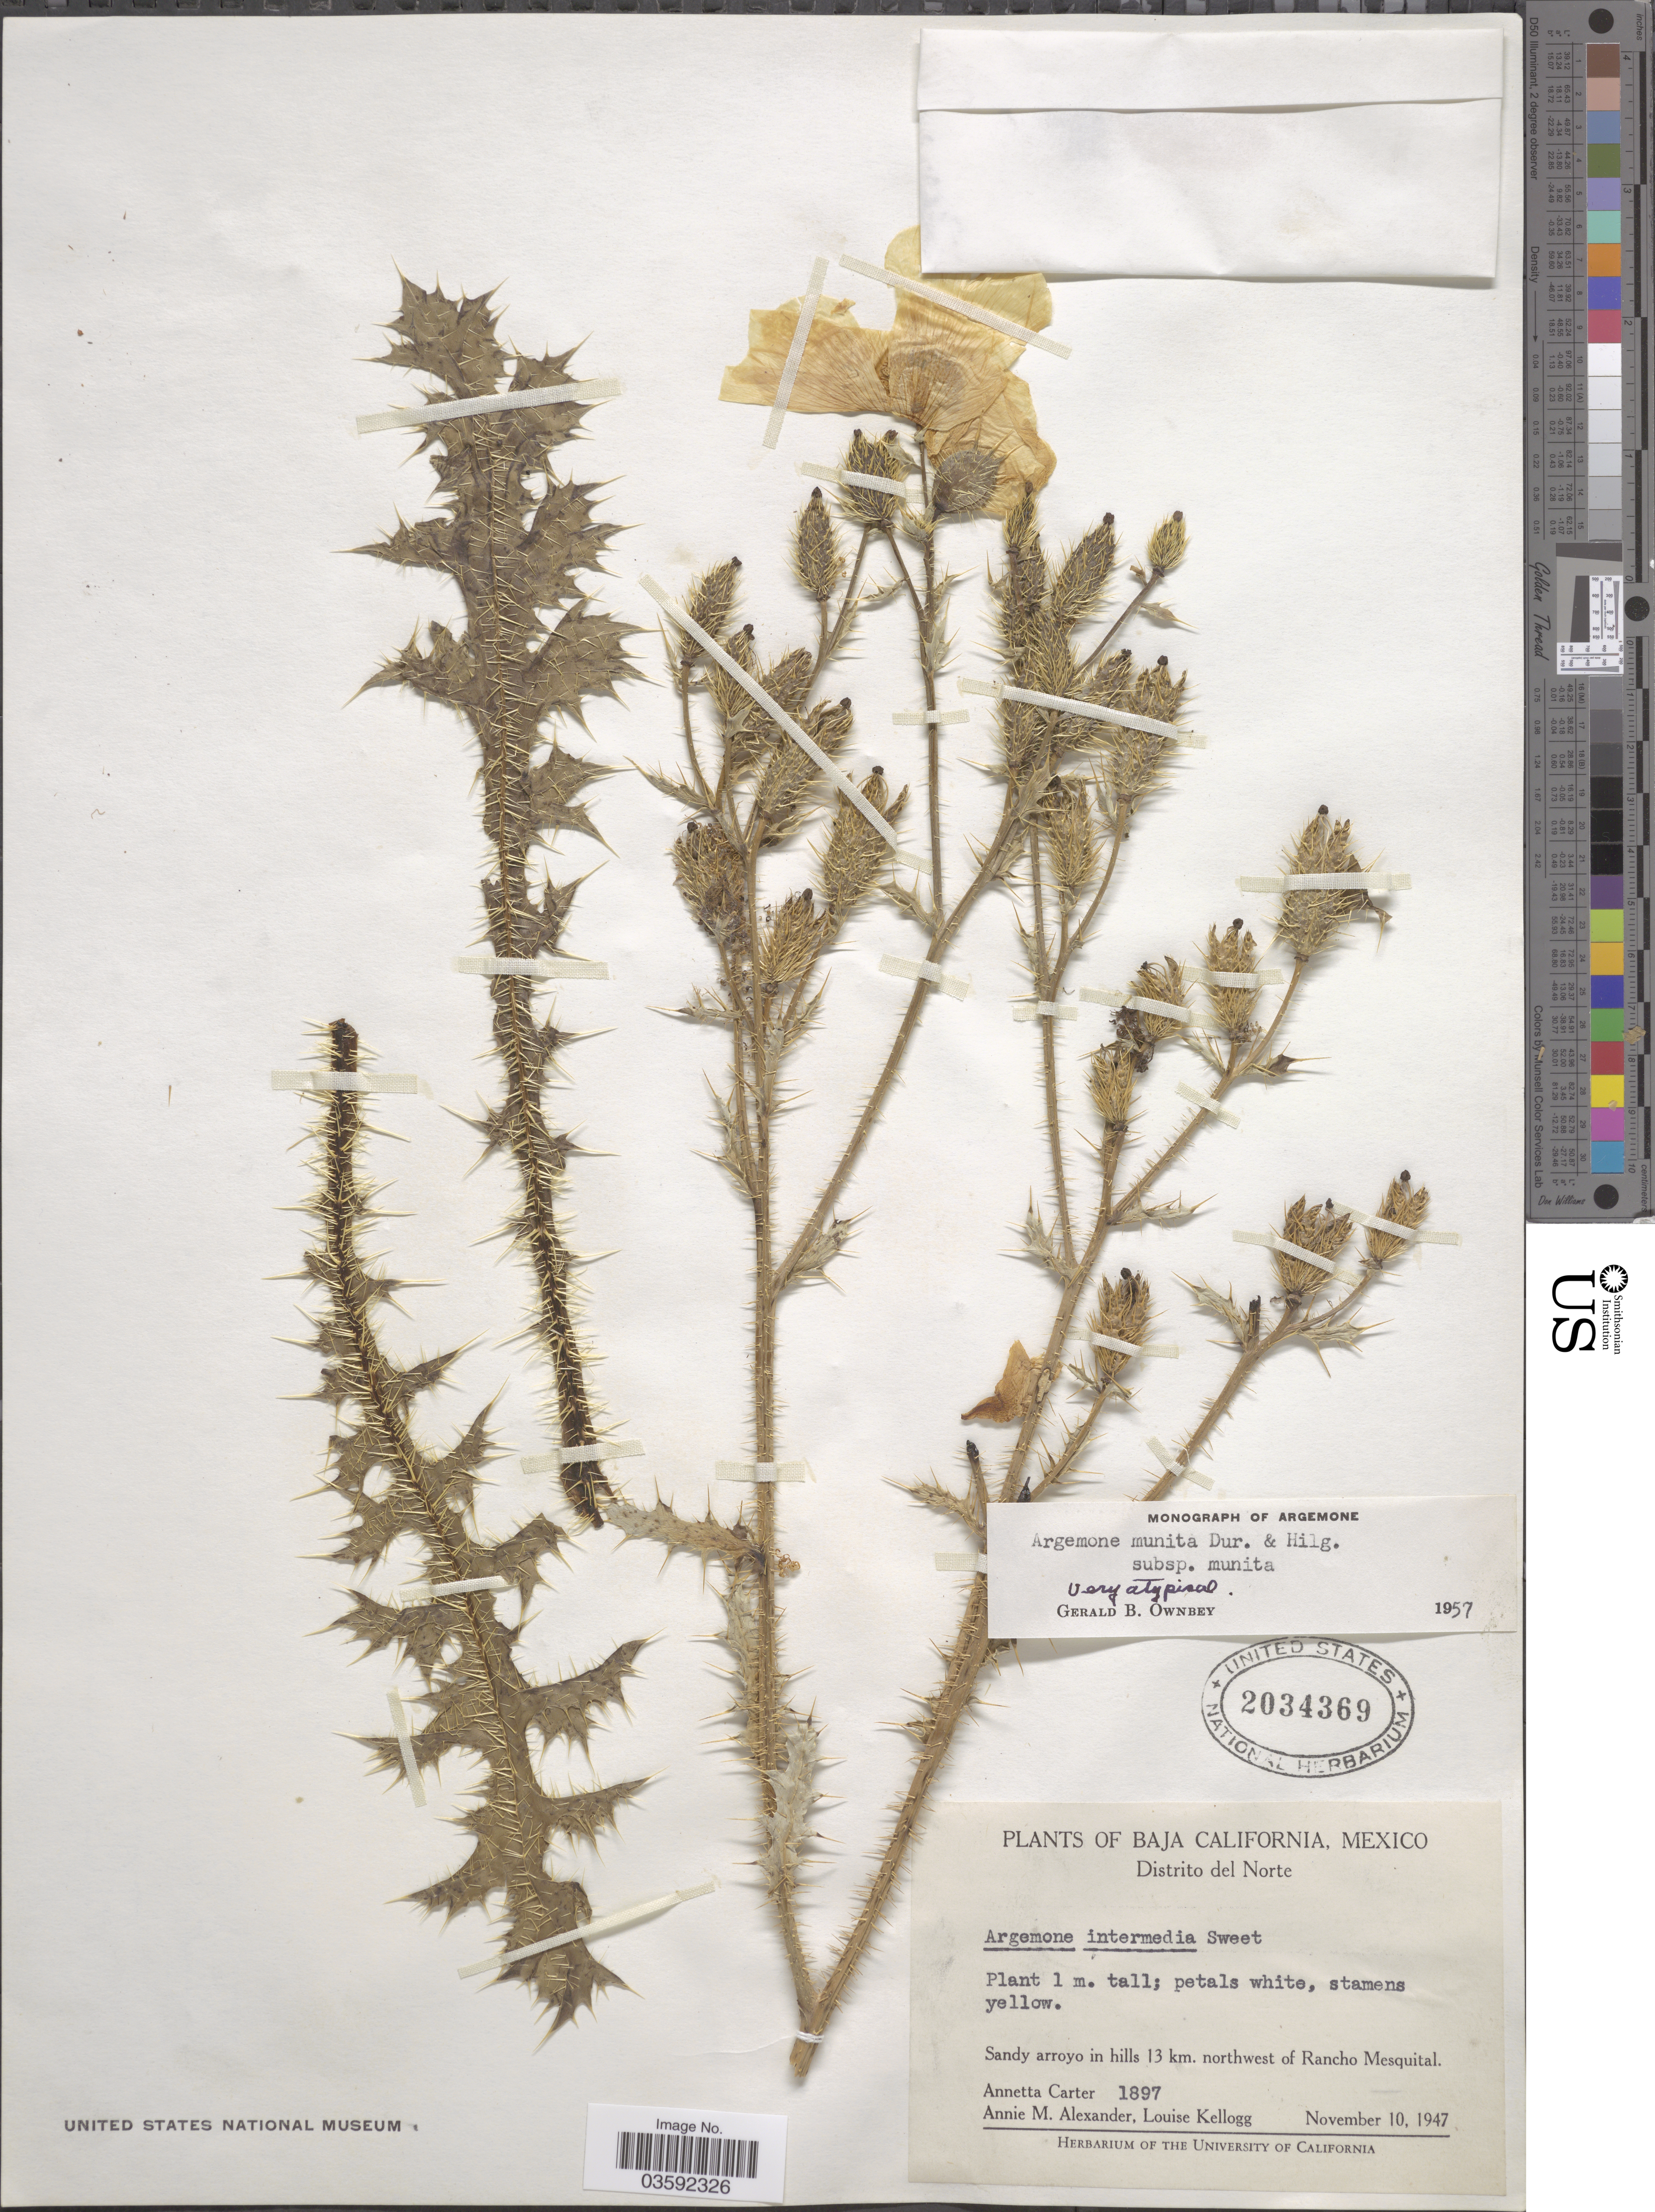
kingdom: Plantae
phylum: Tracheophyta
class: Magnoliopsida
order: Ranunculales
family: Papaveraceae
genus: Argemone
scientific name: Argemone munita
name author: Durand & Hilg.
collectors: A. Carter, A. M. Alexander & L. Kellogg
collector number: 1897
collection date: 1947-11-10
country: Mexico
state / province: Baja California Norte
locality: Distrito del Norte. Sandy arroyo in hills 13 km. northwest of Rancho Mesquital.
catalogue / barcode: US 2034369